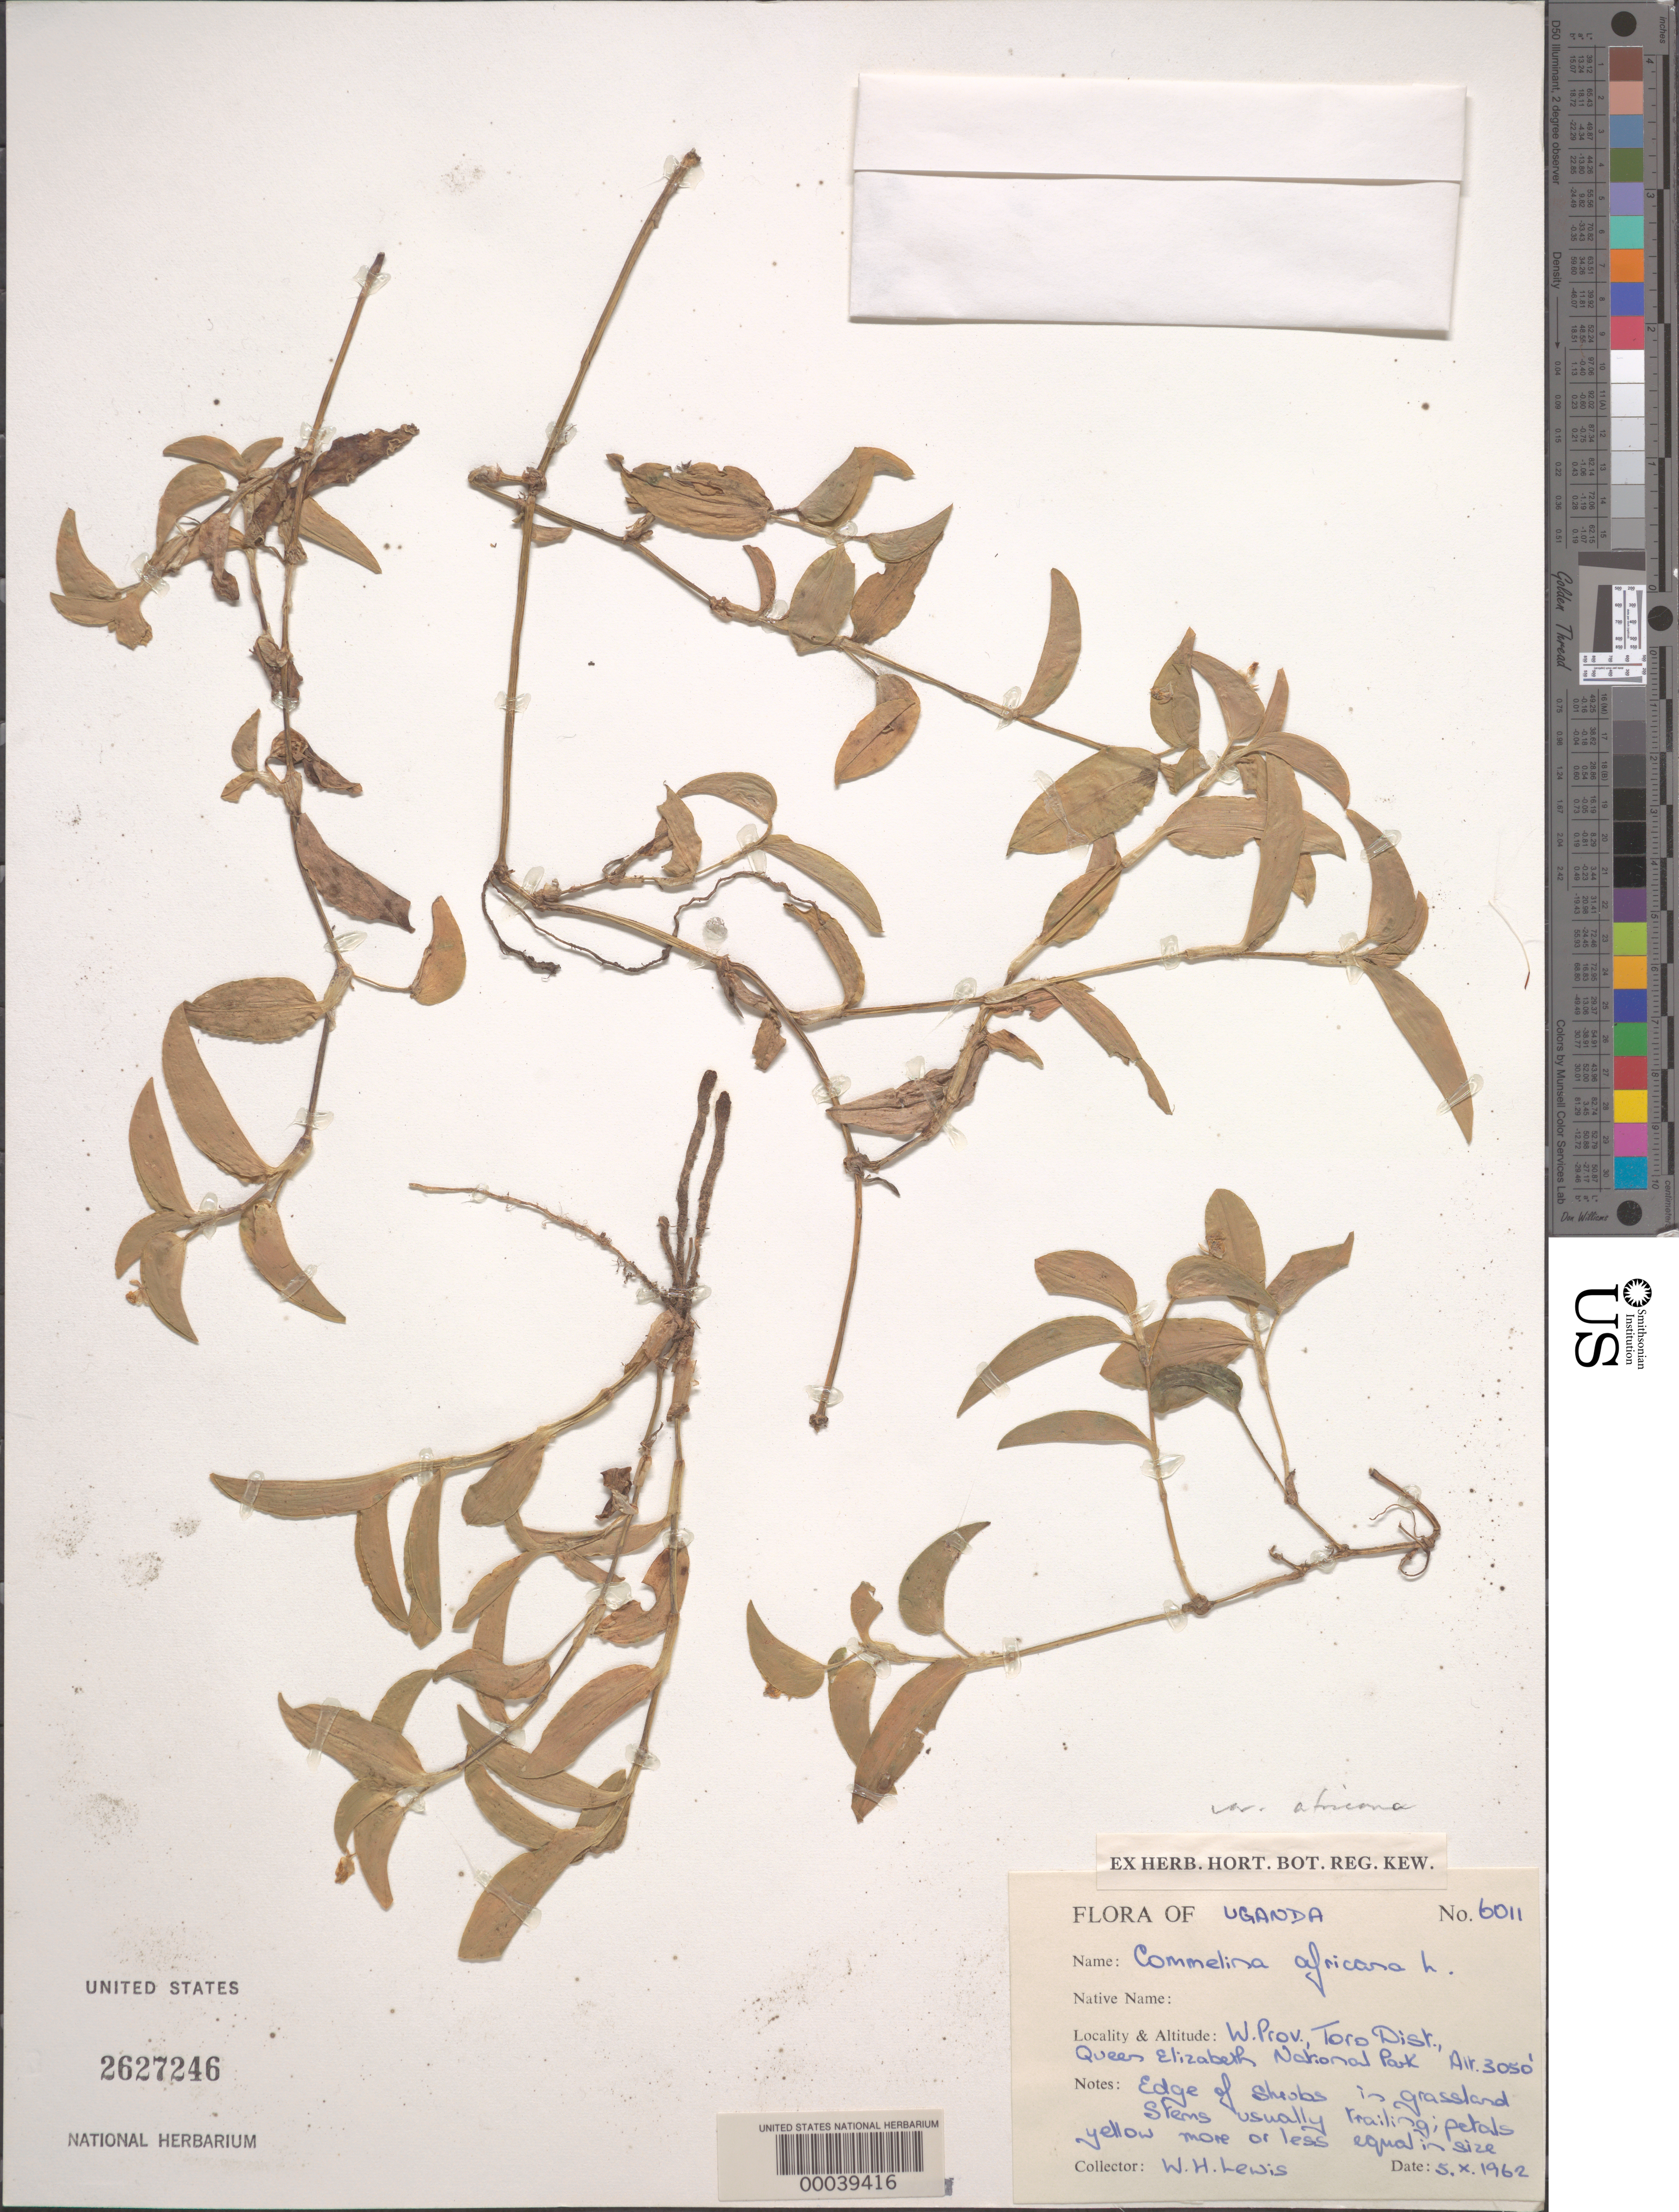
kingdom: Plantae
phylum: Tracheophyta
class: Liliopsida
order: Commelinales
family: Commelinaceae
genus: Commelina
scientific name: Commelina africana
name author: L.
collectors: W. H. Lewis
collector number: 6011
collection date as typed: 05 Oct 1962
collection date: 1962-10-05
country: Uganda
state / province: Western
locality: Queen elizabeth national park. Toro.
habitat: Grassland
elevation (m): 930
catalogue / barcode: US 2627246